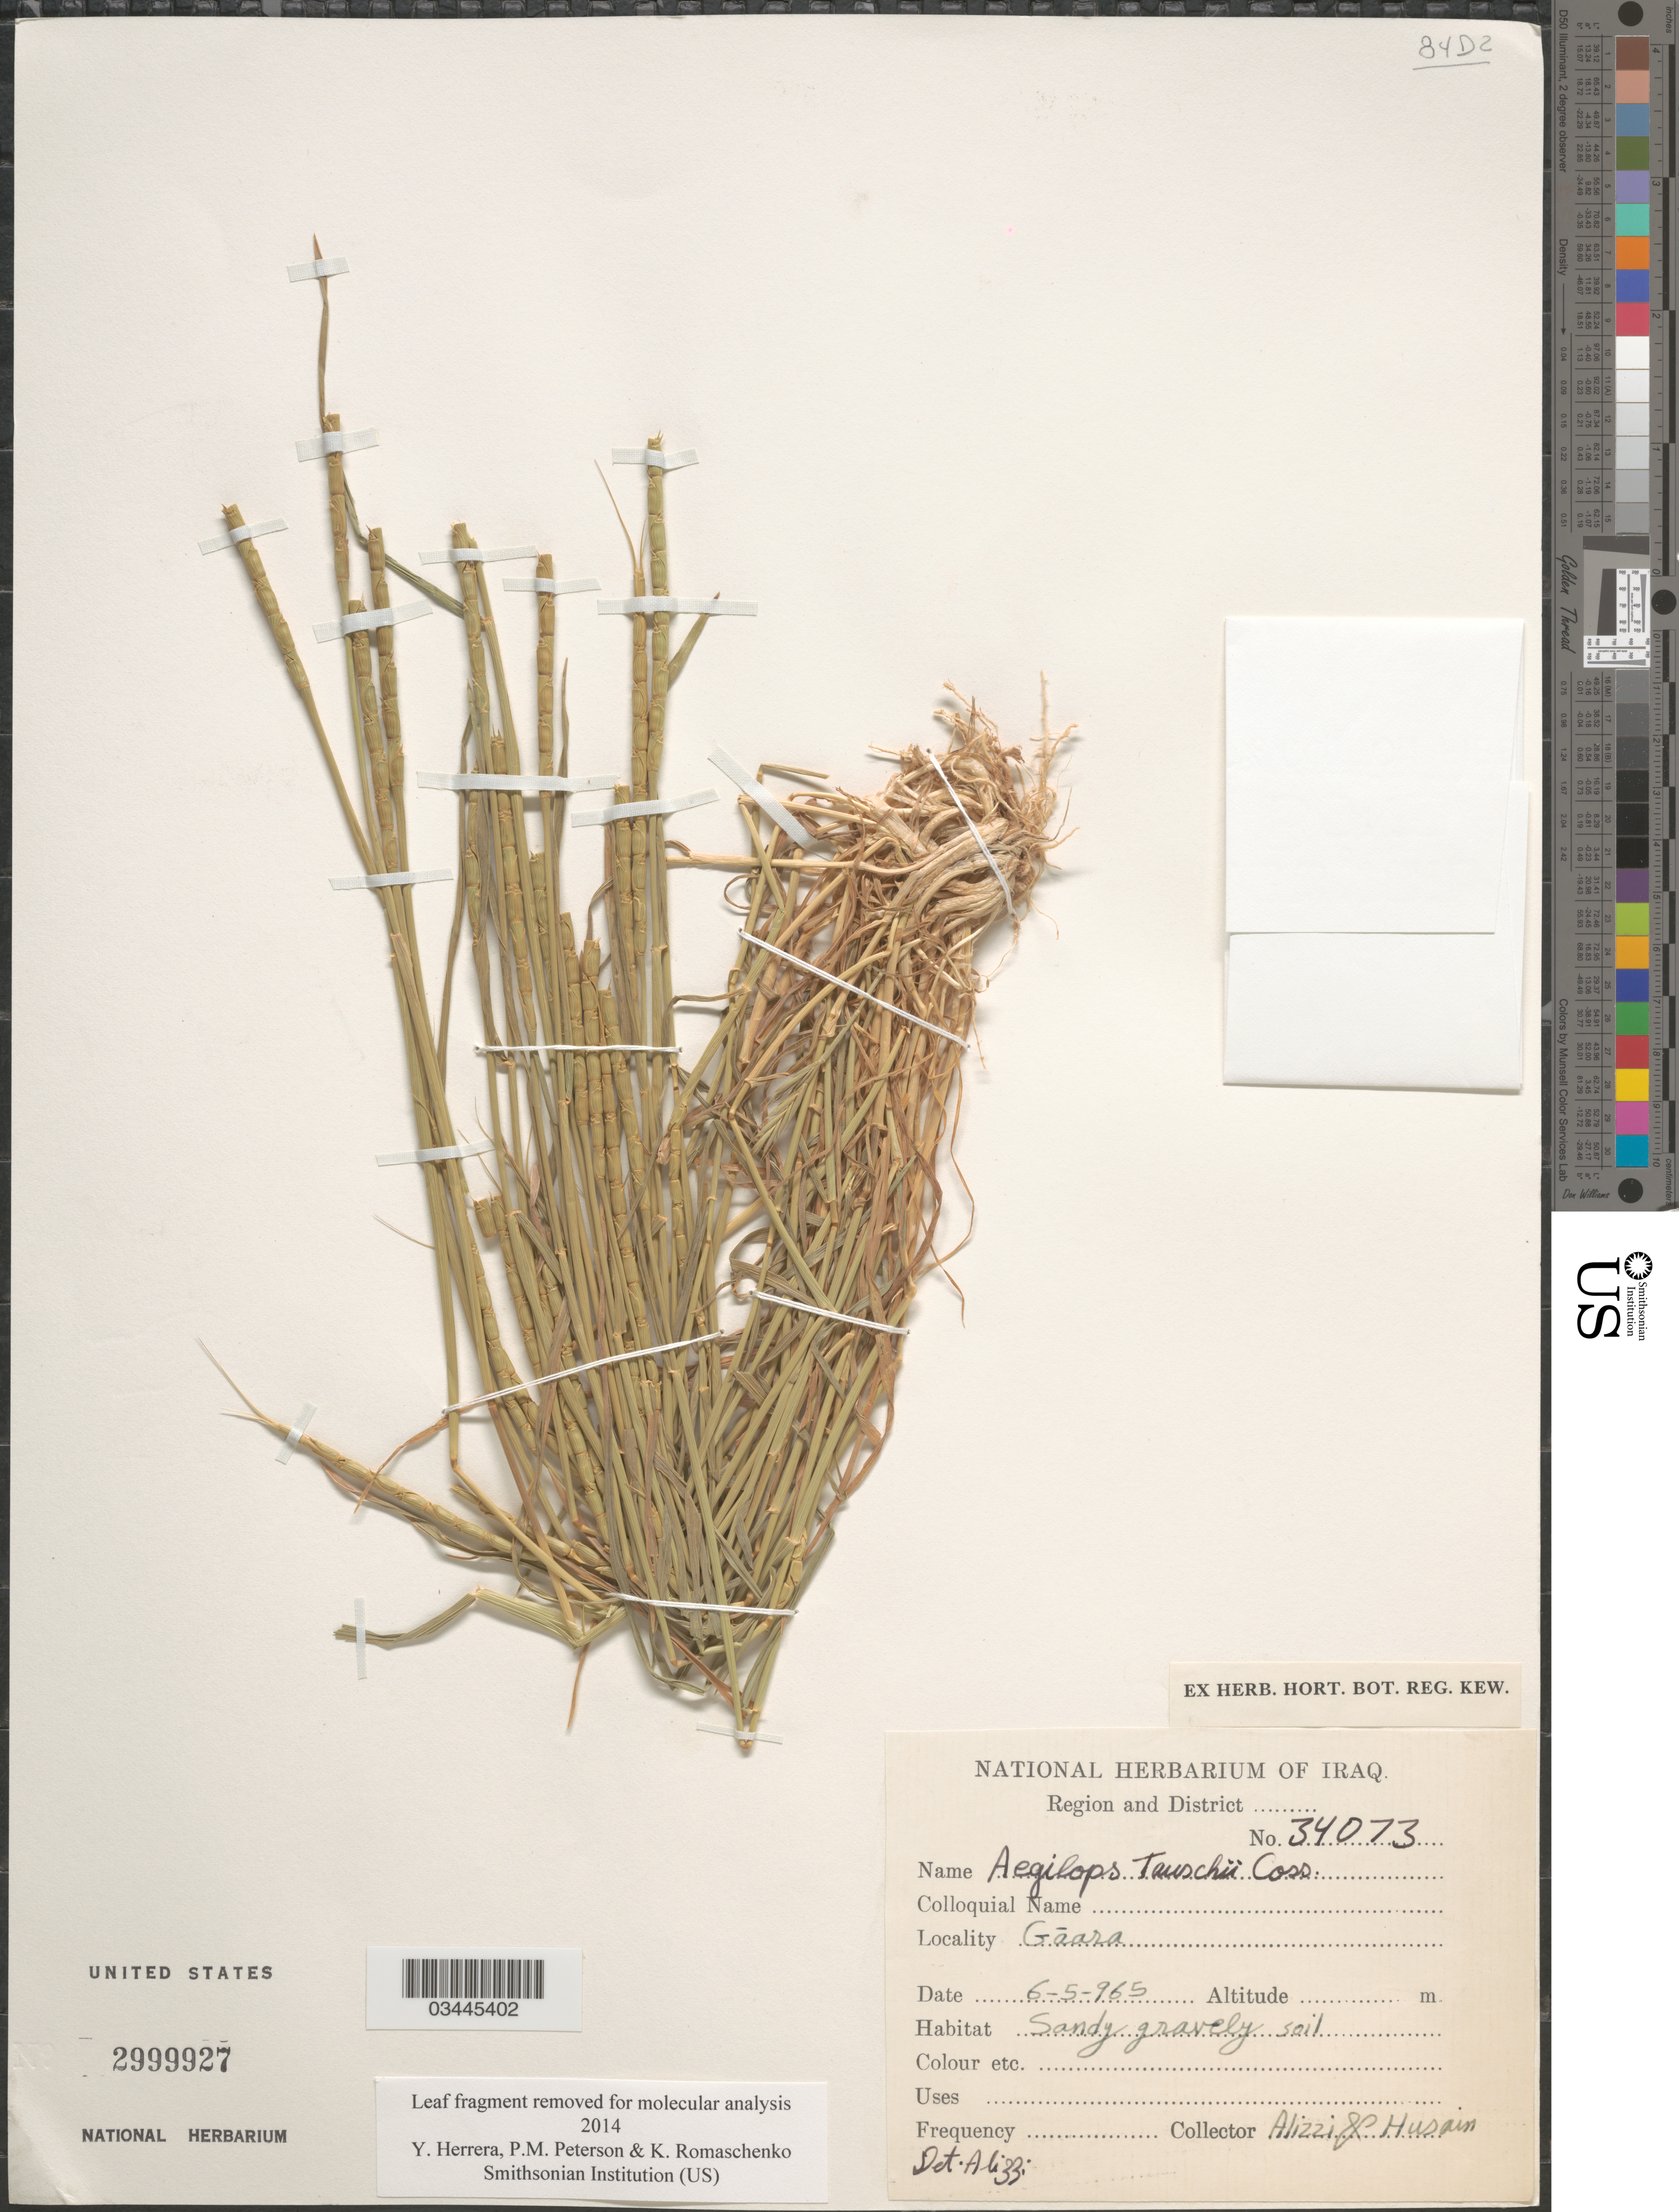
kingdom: Plantae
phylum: Tracheophyta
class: Liliopsida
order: Poales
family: Poaceae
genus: Aegilops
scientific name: Aegilops tauschii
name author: Coss.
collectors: Alizzi & Husain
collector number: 34073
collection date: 1965-05-06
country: Iraq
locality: Gáaza. Sandy gravely soil.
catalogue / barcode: US 2999927